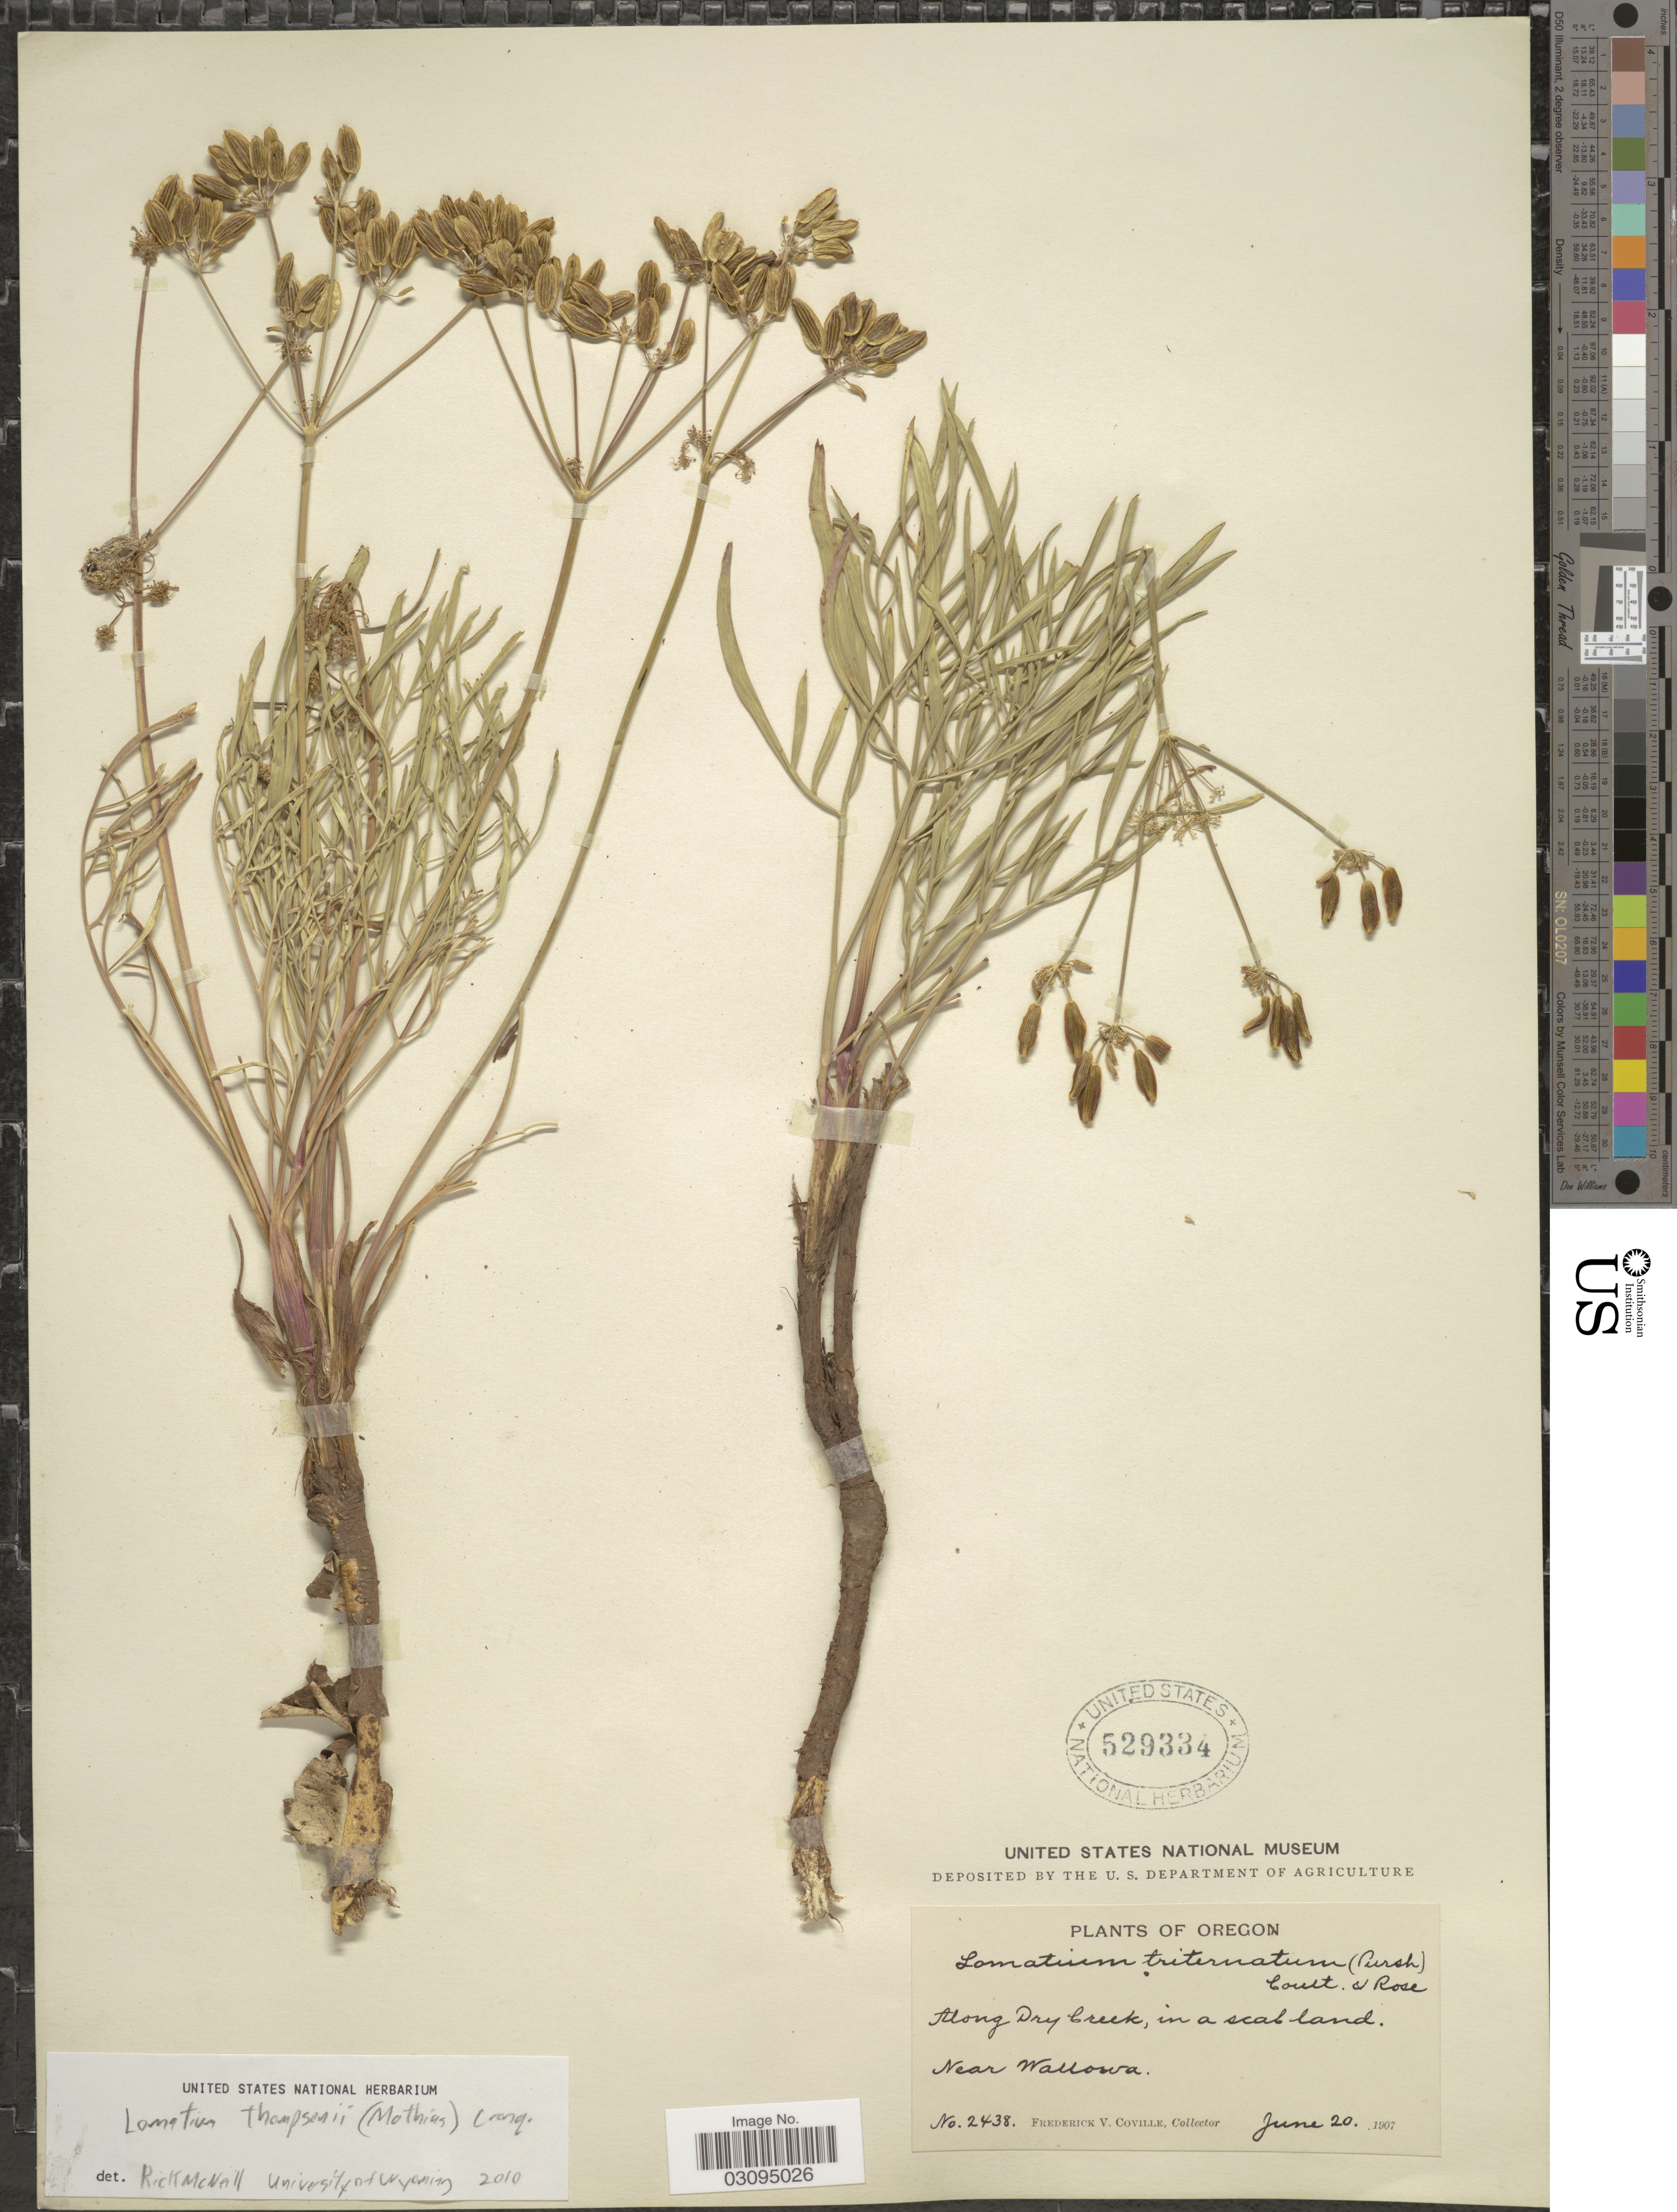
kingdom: Plantae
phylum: Tracheophyta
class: Magnoliopsida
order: Apiales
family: Apiaceae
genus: Lomatium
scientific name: Lomatium thompsonii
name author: (Mathias) Cronq.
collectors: F. V. Coville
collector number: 2438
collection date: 1907-06-20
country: United States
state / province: Oregon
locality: Near Wallowa.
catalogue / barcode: US 529334